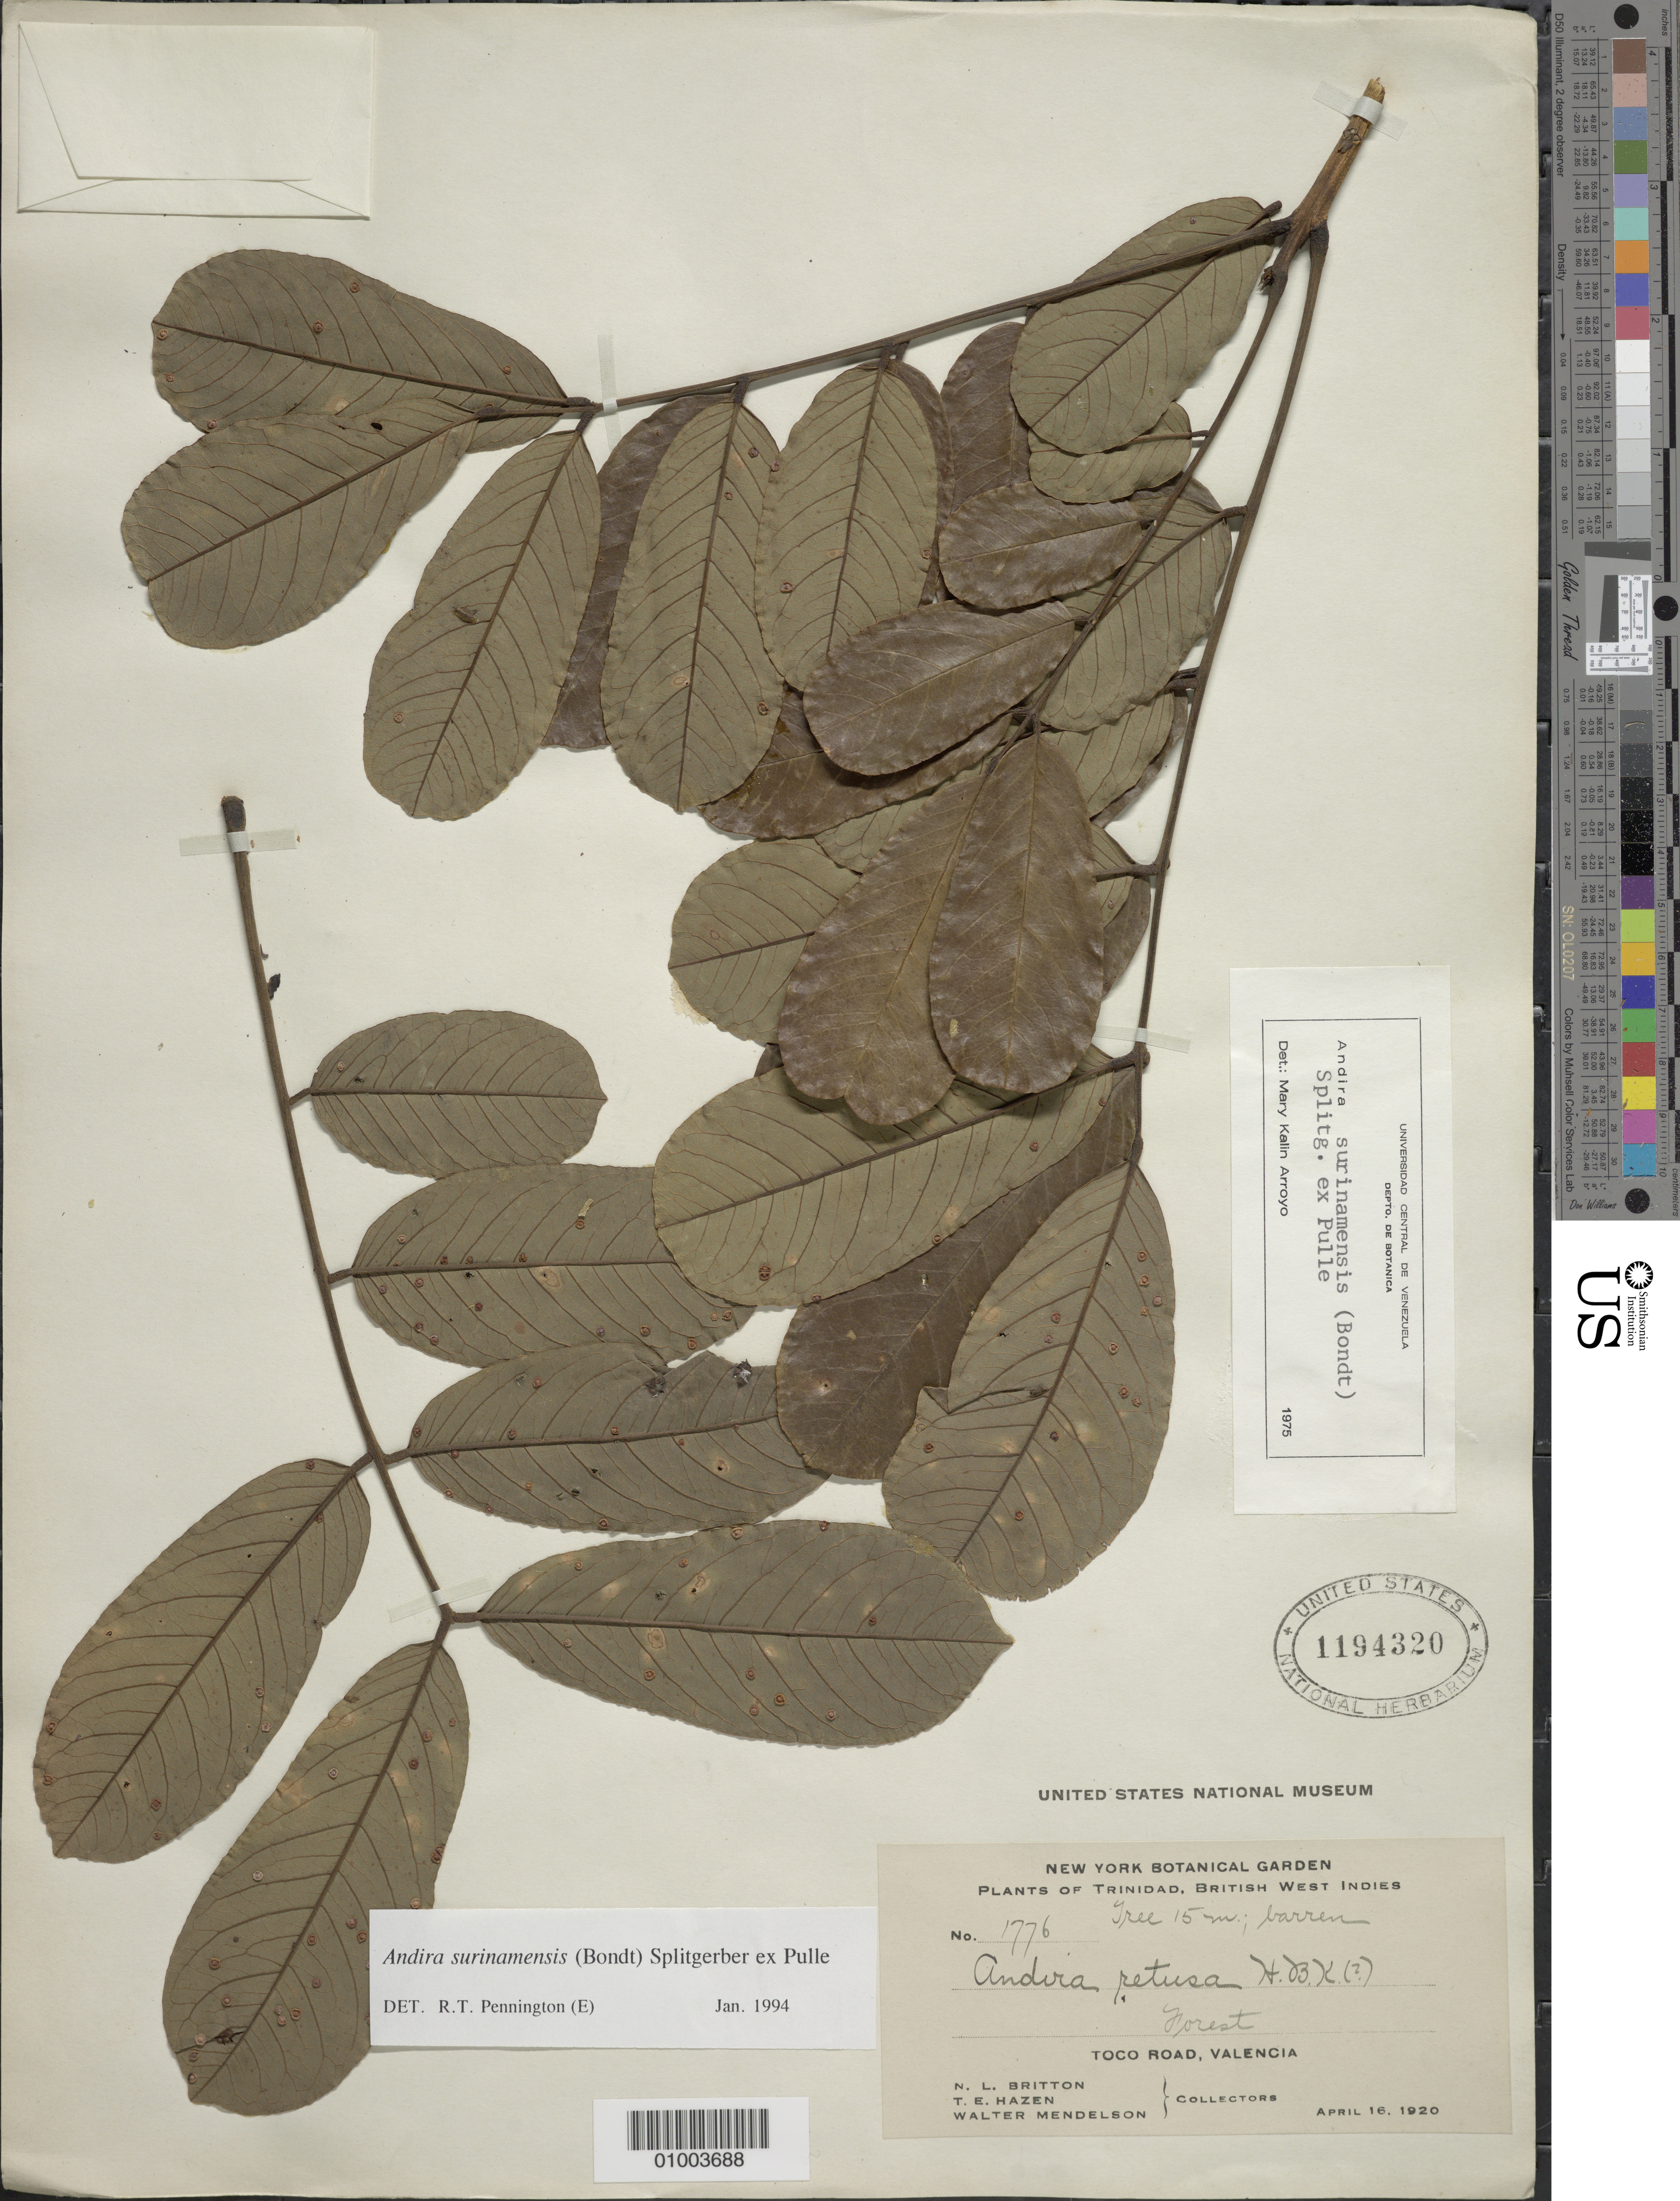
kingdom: Plantae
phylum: Tracheophyta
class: Magnoliopsida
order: Fabales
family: Fabaceae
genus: Andira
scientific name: Andira surinamensis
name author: (Bondt) Splitg. ex Amshoff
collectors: N. Britton, T. E. Hazen & W. Mendelson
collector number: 1776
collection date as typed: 16 Apr 1920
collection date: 1920-04-16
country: Trinidad and Tobago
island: Trinidad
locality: Forest. Toco Road, valencia. Tree 15m; barren.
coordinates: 0 N, 0 E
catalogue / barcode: US 1194320